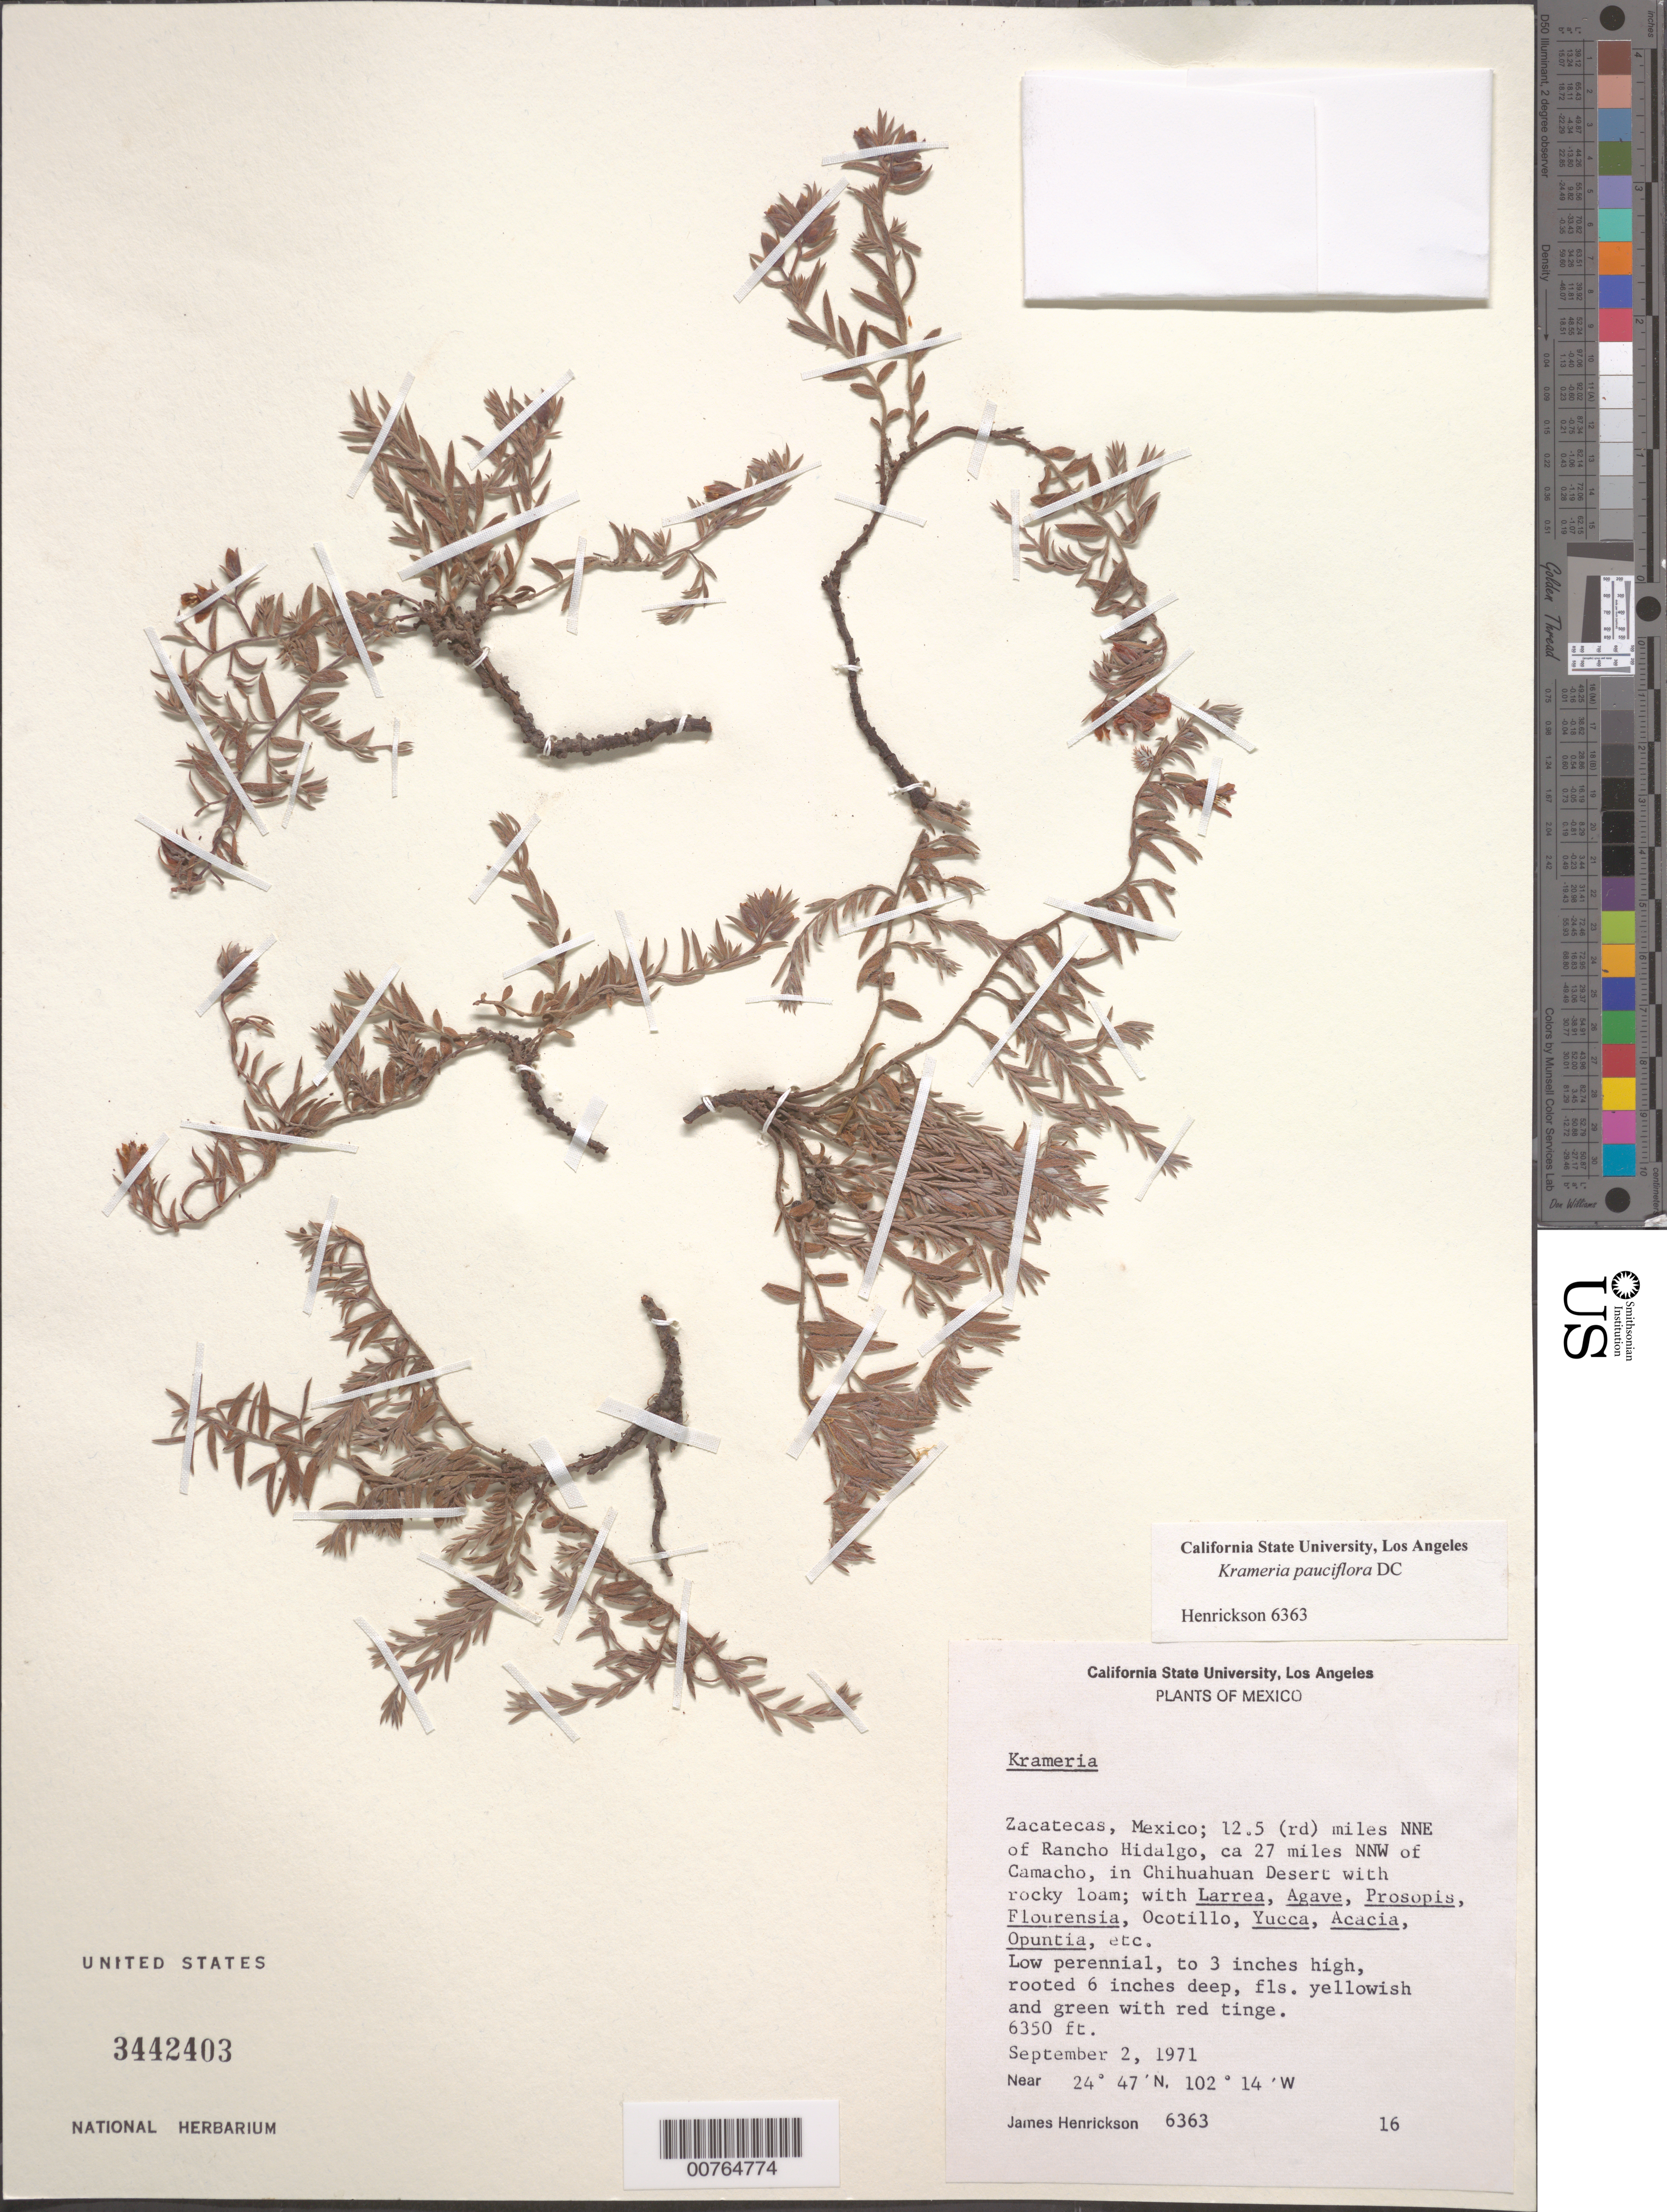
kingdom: Plantae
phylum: Tracheophyta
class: Magnoliopsida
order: Zygophyllales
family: Krameriaceae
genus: Krameria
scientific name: Krameria pauciflora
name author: DC.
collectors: J. S. Henrickson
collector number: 6363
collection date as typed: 02 Sep 1971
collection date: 1971-09-02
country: Mexico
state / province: Zacatecas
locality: NNE of Rancho Hidalgo, NNW of Camacho, in Chihuahuan Desert.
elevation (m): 1935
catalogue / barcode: US 3442403